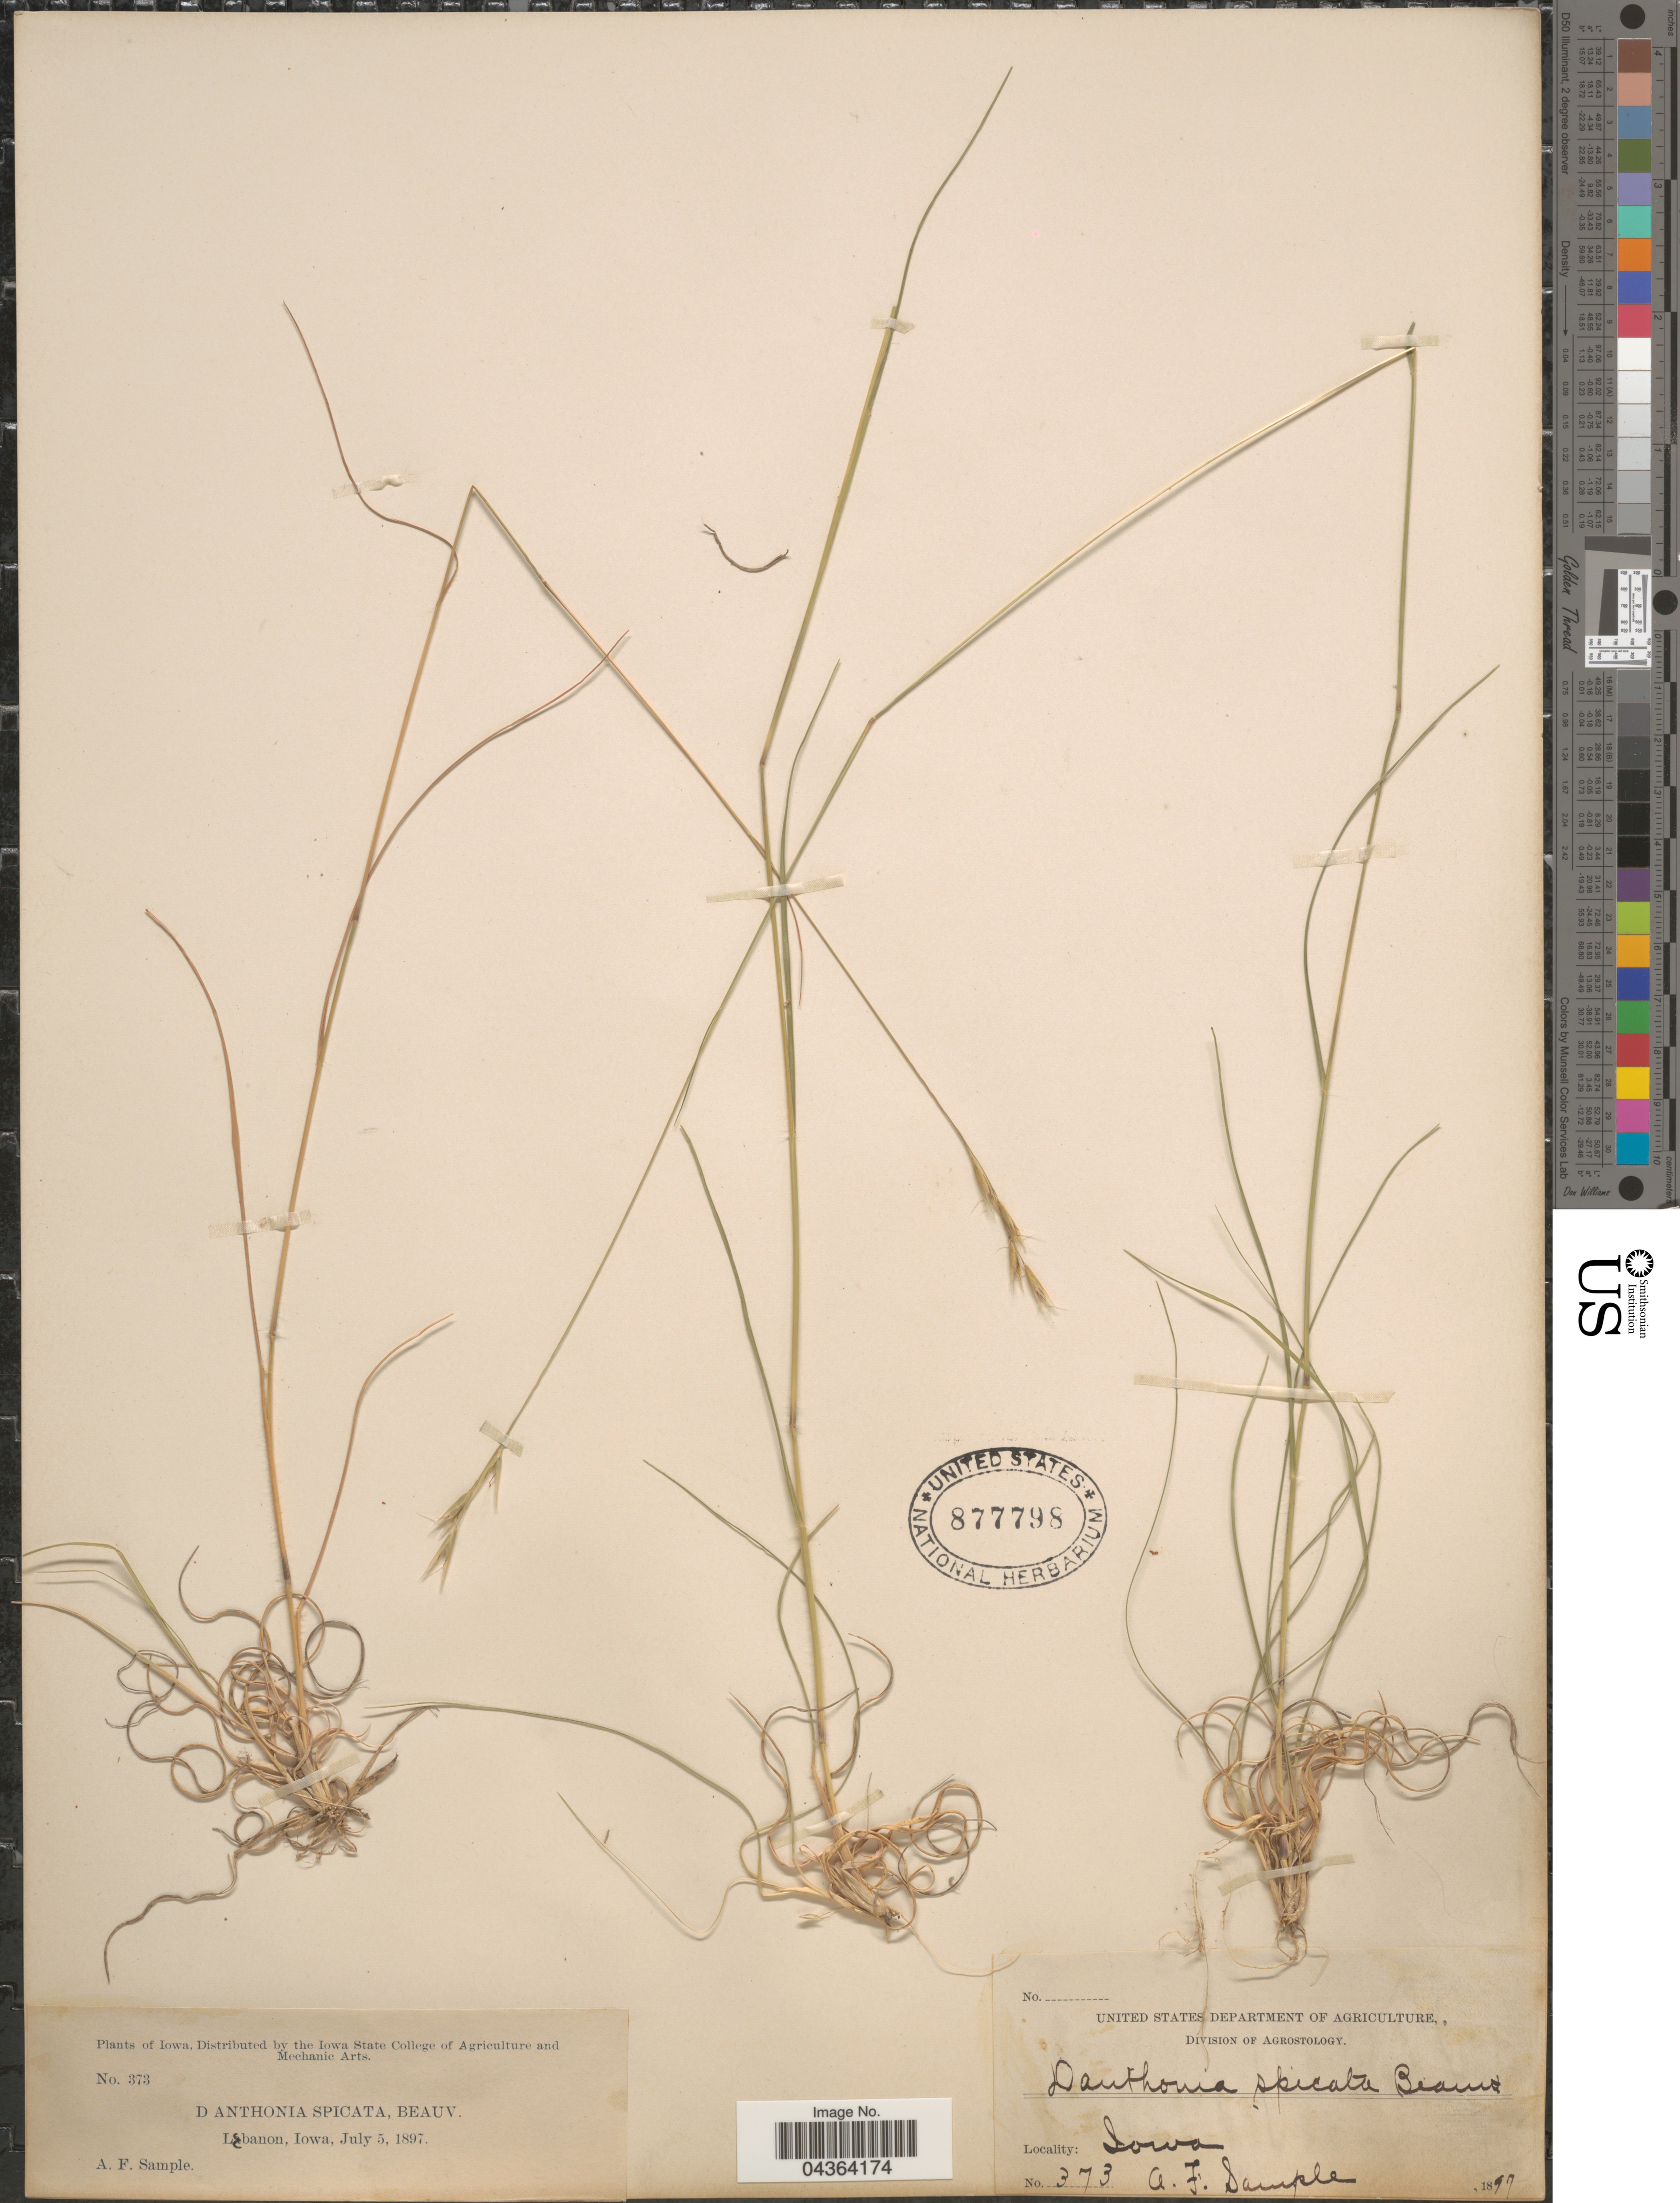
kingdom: Plantae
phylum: Tracheophyta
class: Liliopsida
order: Poales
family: Poaceae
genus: Danthonia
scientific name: Danthonia spicata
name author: (L.) P. Beauv. ex Roem. & Schult.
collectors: A. Sample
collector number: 373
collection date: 1897-07-05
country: United States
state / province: Iowa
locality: Lebanon.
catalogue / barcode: US 877798